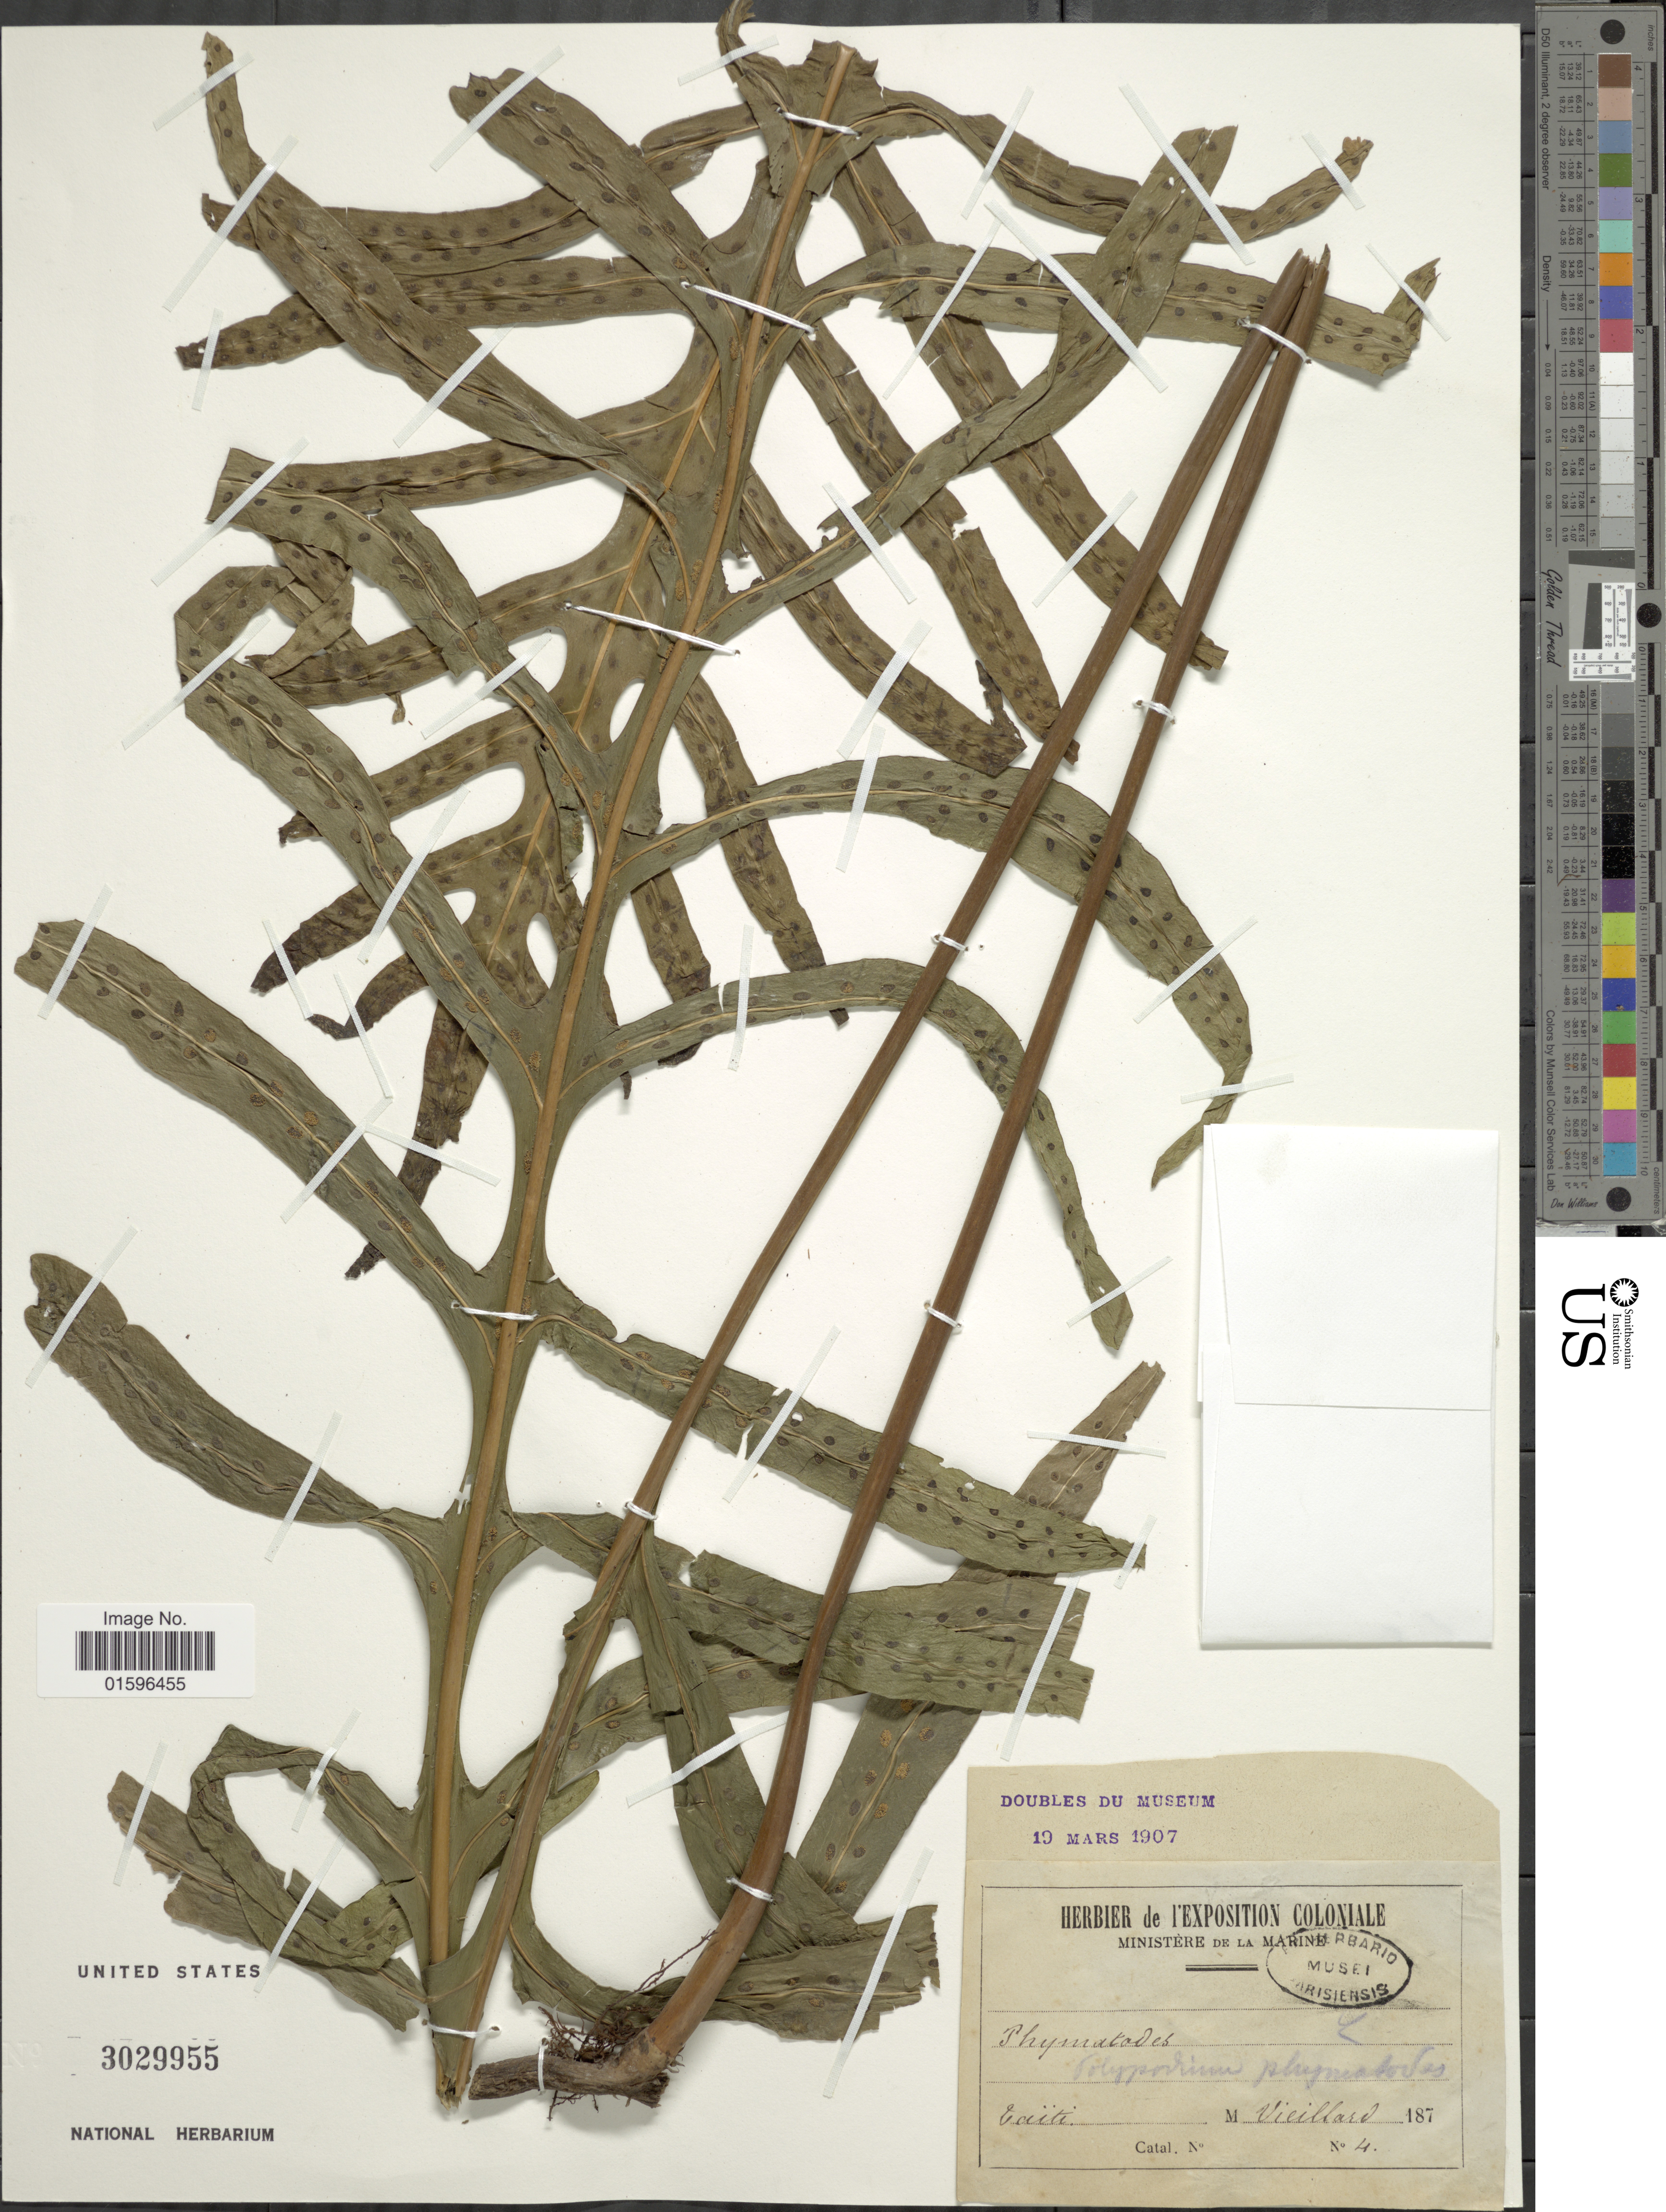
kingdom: Plantae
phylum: Tracheophyta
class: Polypodiopsida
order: Polypodiales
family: Polypodiaceae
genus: Polypodium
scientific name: Polypodium scolopendria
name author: Burm. f.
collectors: Vieillard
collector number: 4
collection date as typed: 187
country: French Polynesia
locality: Taiti.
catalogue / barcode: US 3029955